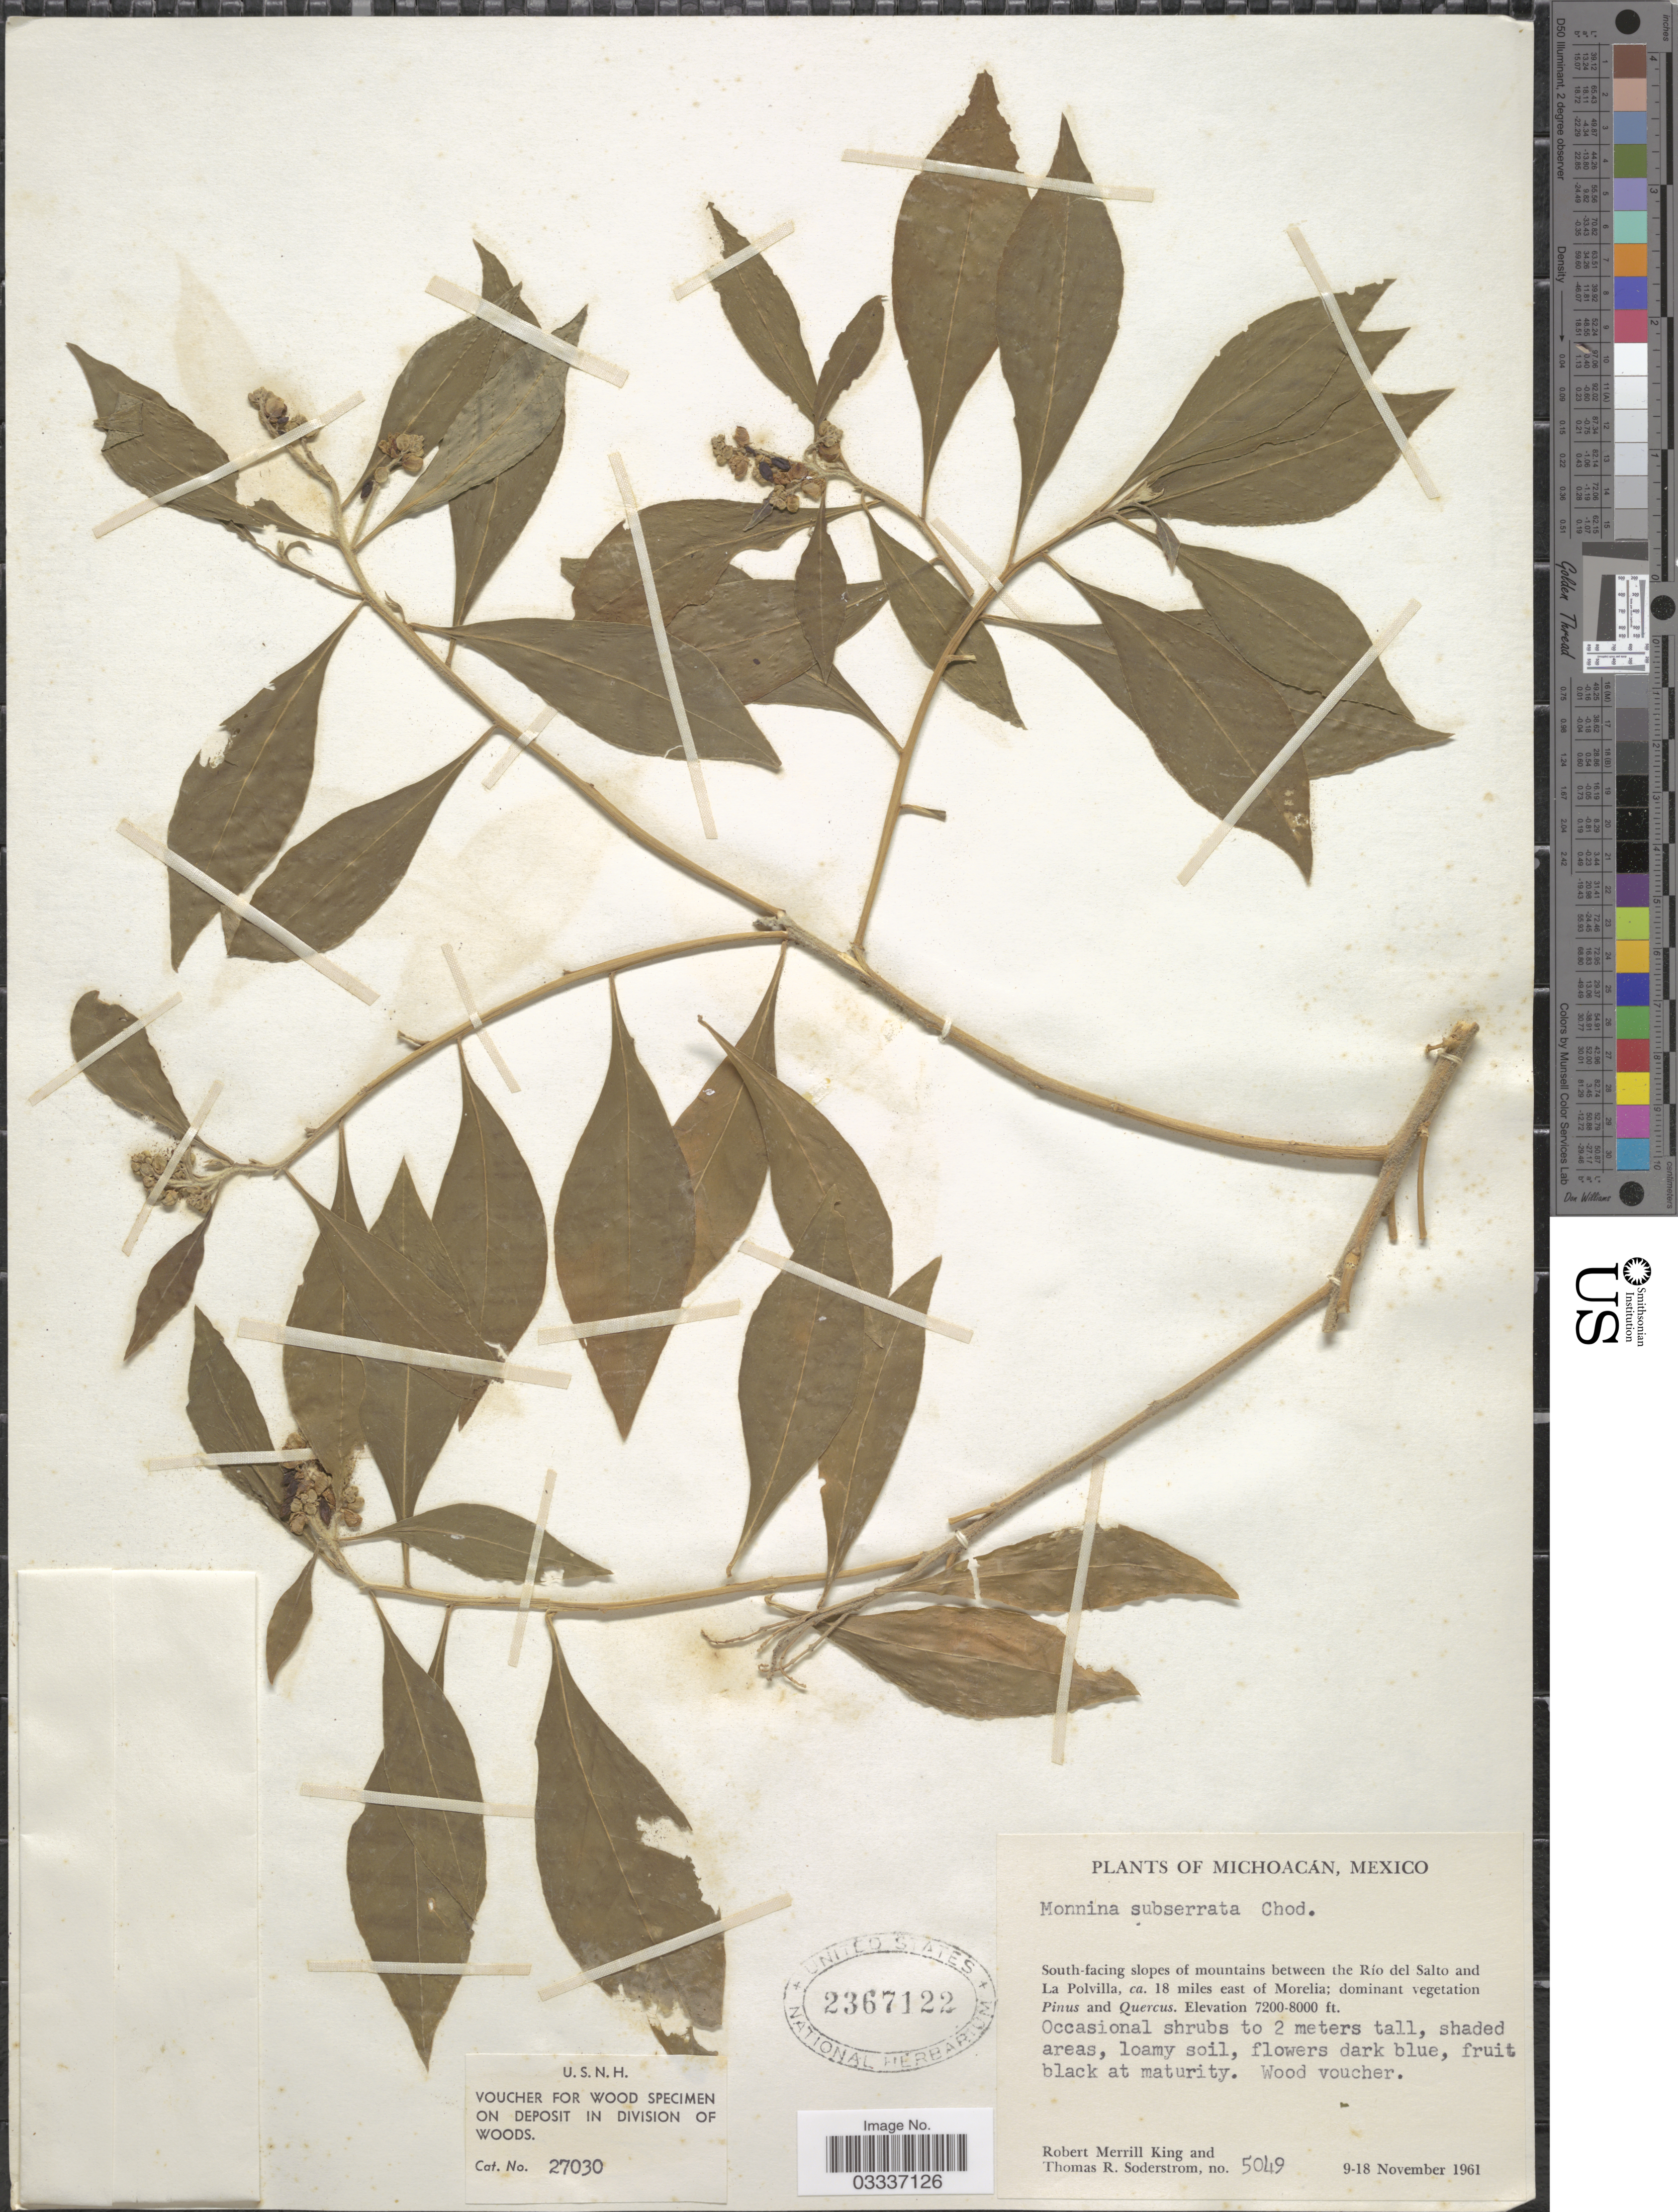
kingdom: Plantae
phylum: Tracheophyta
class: Magnoliopsida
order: Fabales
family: Polygalaceae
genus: Monnina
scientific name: Monnina sp.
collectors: R. M. King & T. R. Soderstrom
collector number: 5049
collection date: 1961-11-09/1961-11-18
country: Mexico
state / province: Michoacán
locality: South-facing slopes of mountain between the Río del Salto and La Polvilla ca. 18 miles east of Morelia.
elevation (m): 2195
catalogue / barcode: US 2367122